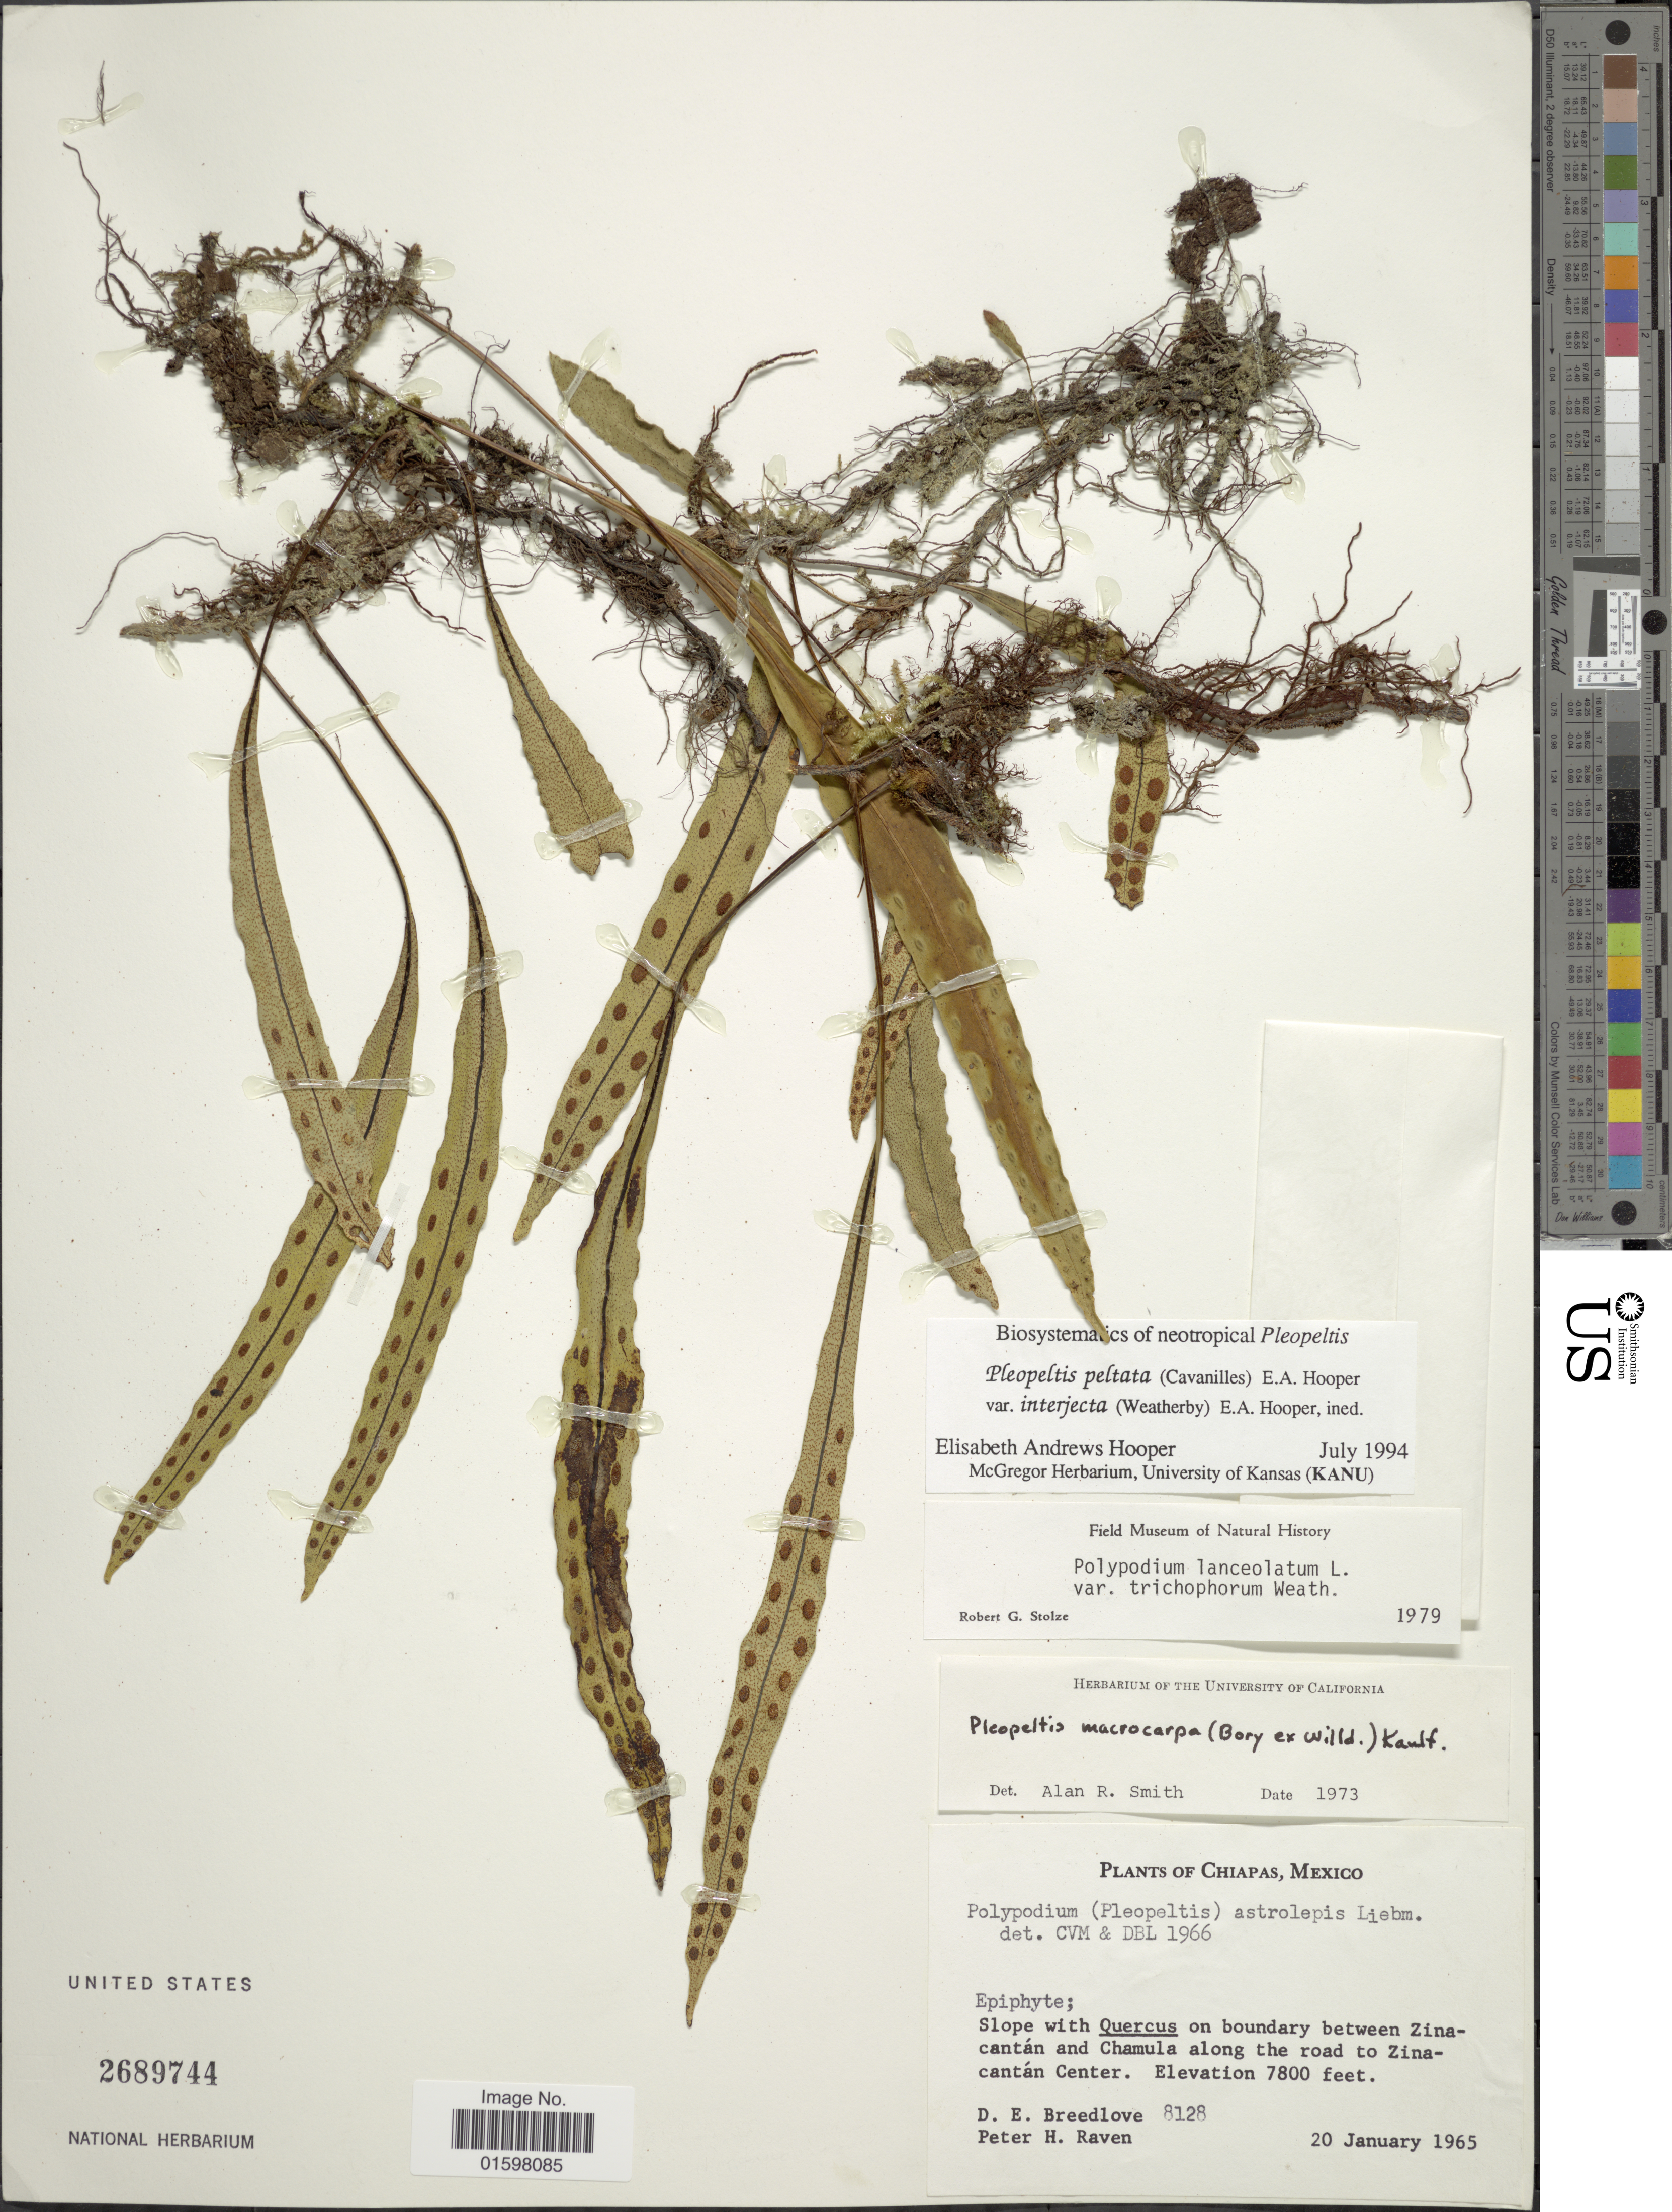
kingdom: Plantae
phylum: Tracheophyta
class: Polypodiopsida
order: Polypodiales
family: Polypodiaceae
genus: Pleopeltis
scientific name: Pleopeltis peltata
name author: Scort.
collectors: D. E. Breedlove & P. Raven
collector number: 8128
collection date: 1965-01-20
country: Mexico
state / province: Chiapas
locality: Slope with Quercus on boundary between Zinacantan and Chamula along the road to Zinacantan Center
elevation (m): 2377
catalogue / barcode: US 2689744